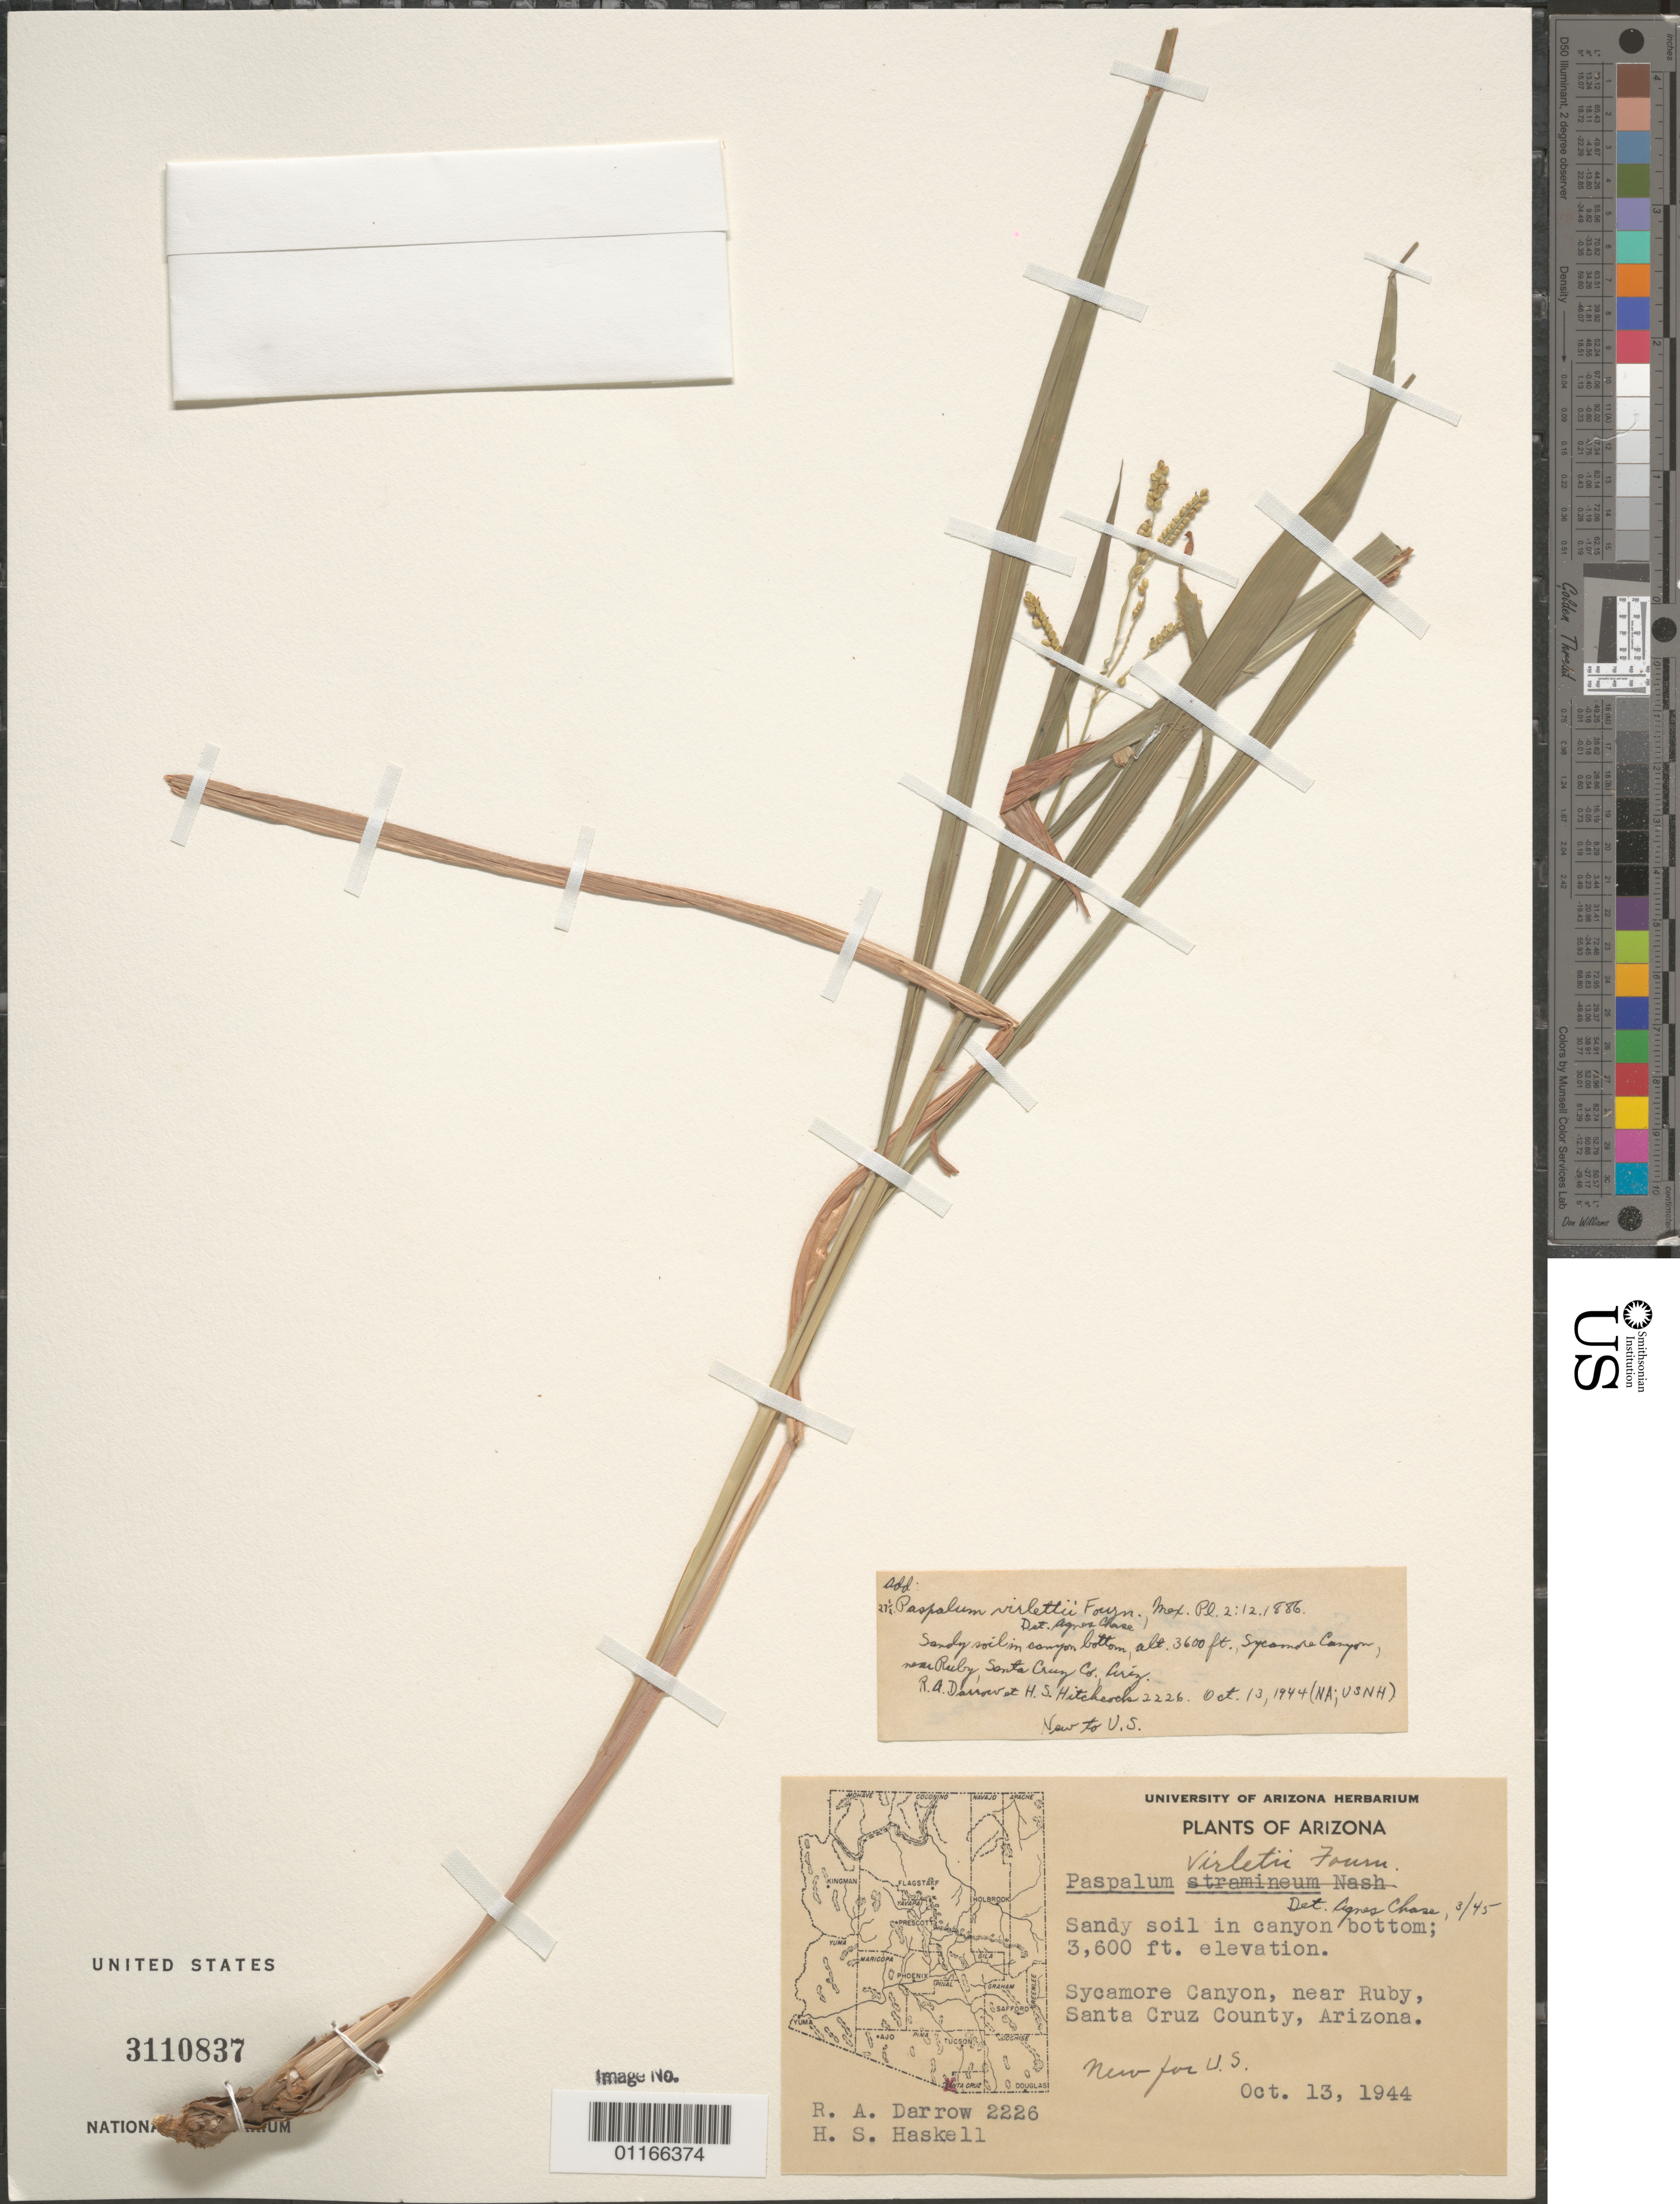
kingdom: Plantae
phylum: Tracheophyta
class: Liliopsida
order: Poales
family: Poaceae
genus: Paspalum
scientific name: Paspalum virletii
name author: E. Fourn.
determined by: Chase, [M.] Agnes, (US)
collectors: R. A. Darrow & H. Haskell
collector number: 2226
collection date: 1944-10-13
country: United States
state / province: Arizona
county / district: Santa Cruz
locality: Sycamore Canyon. near Ruby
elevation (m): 1097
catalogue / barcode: US 3110837